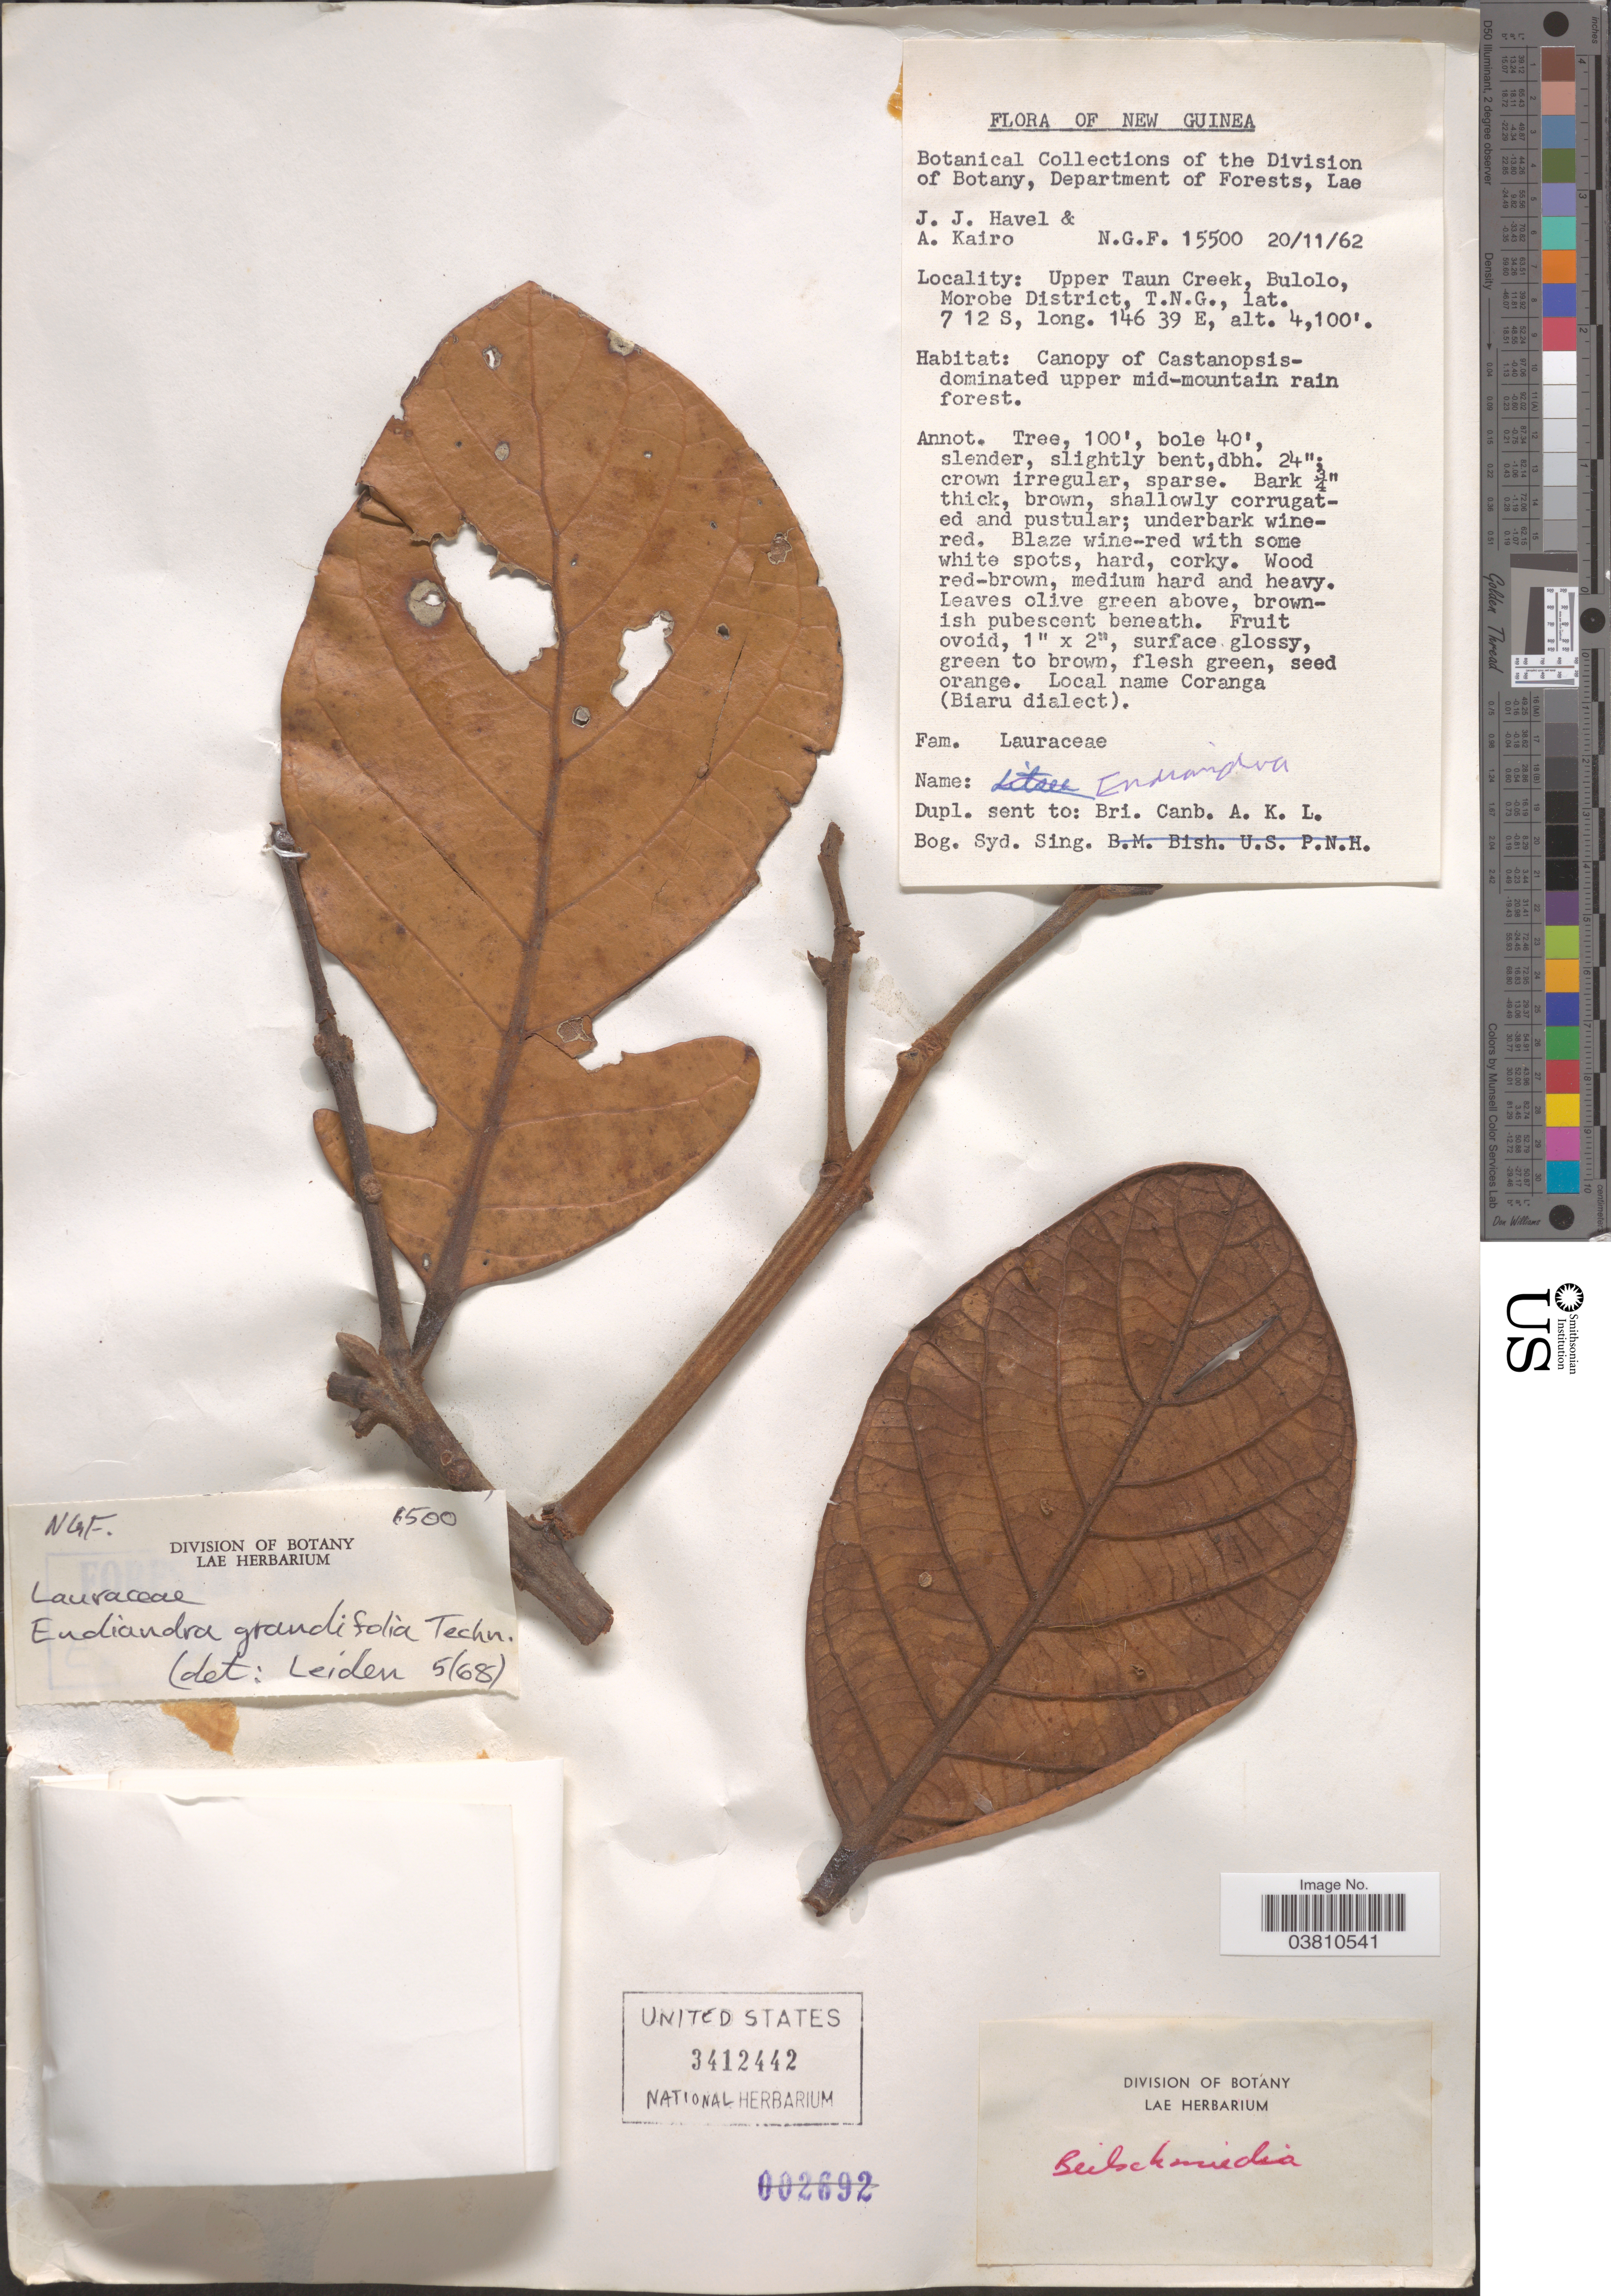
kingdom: Plantae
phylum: Tracheophyta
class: Magnoliopsida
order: Laurales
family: Lauraceae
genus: Endiandra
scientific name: Endiandra grandifolia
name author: Teschner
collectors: J. Havel & A. Kairo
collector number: NGF 15500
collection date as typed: Transcribed d/m/y: 20/11/62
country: Papua New Guinea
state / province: Morobe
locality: New Guinea. Upper Taun Creek, Bulolo, Morobe District, T.N.G.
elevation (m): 1250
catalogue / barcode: US 3412442